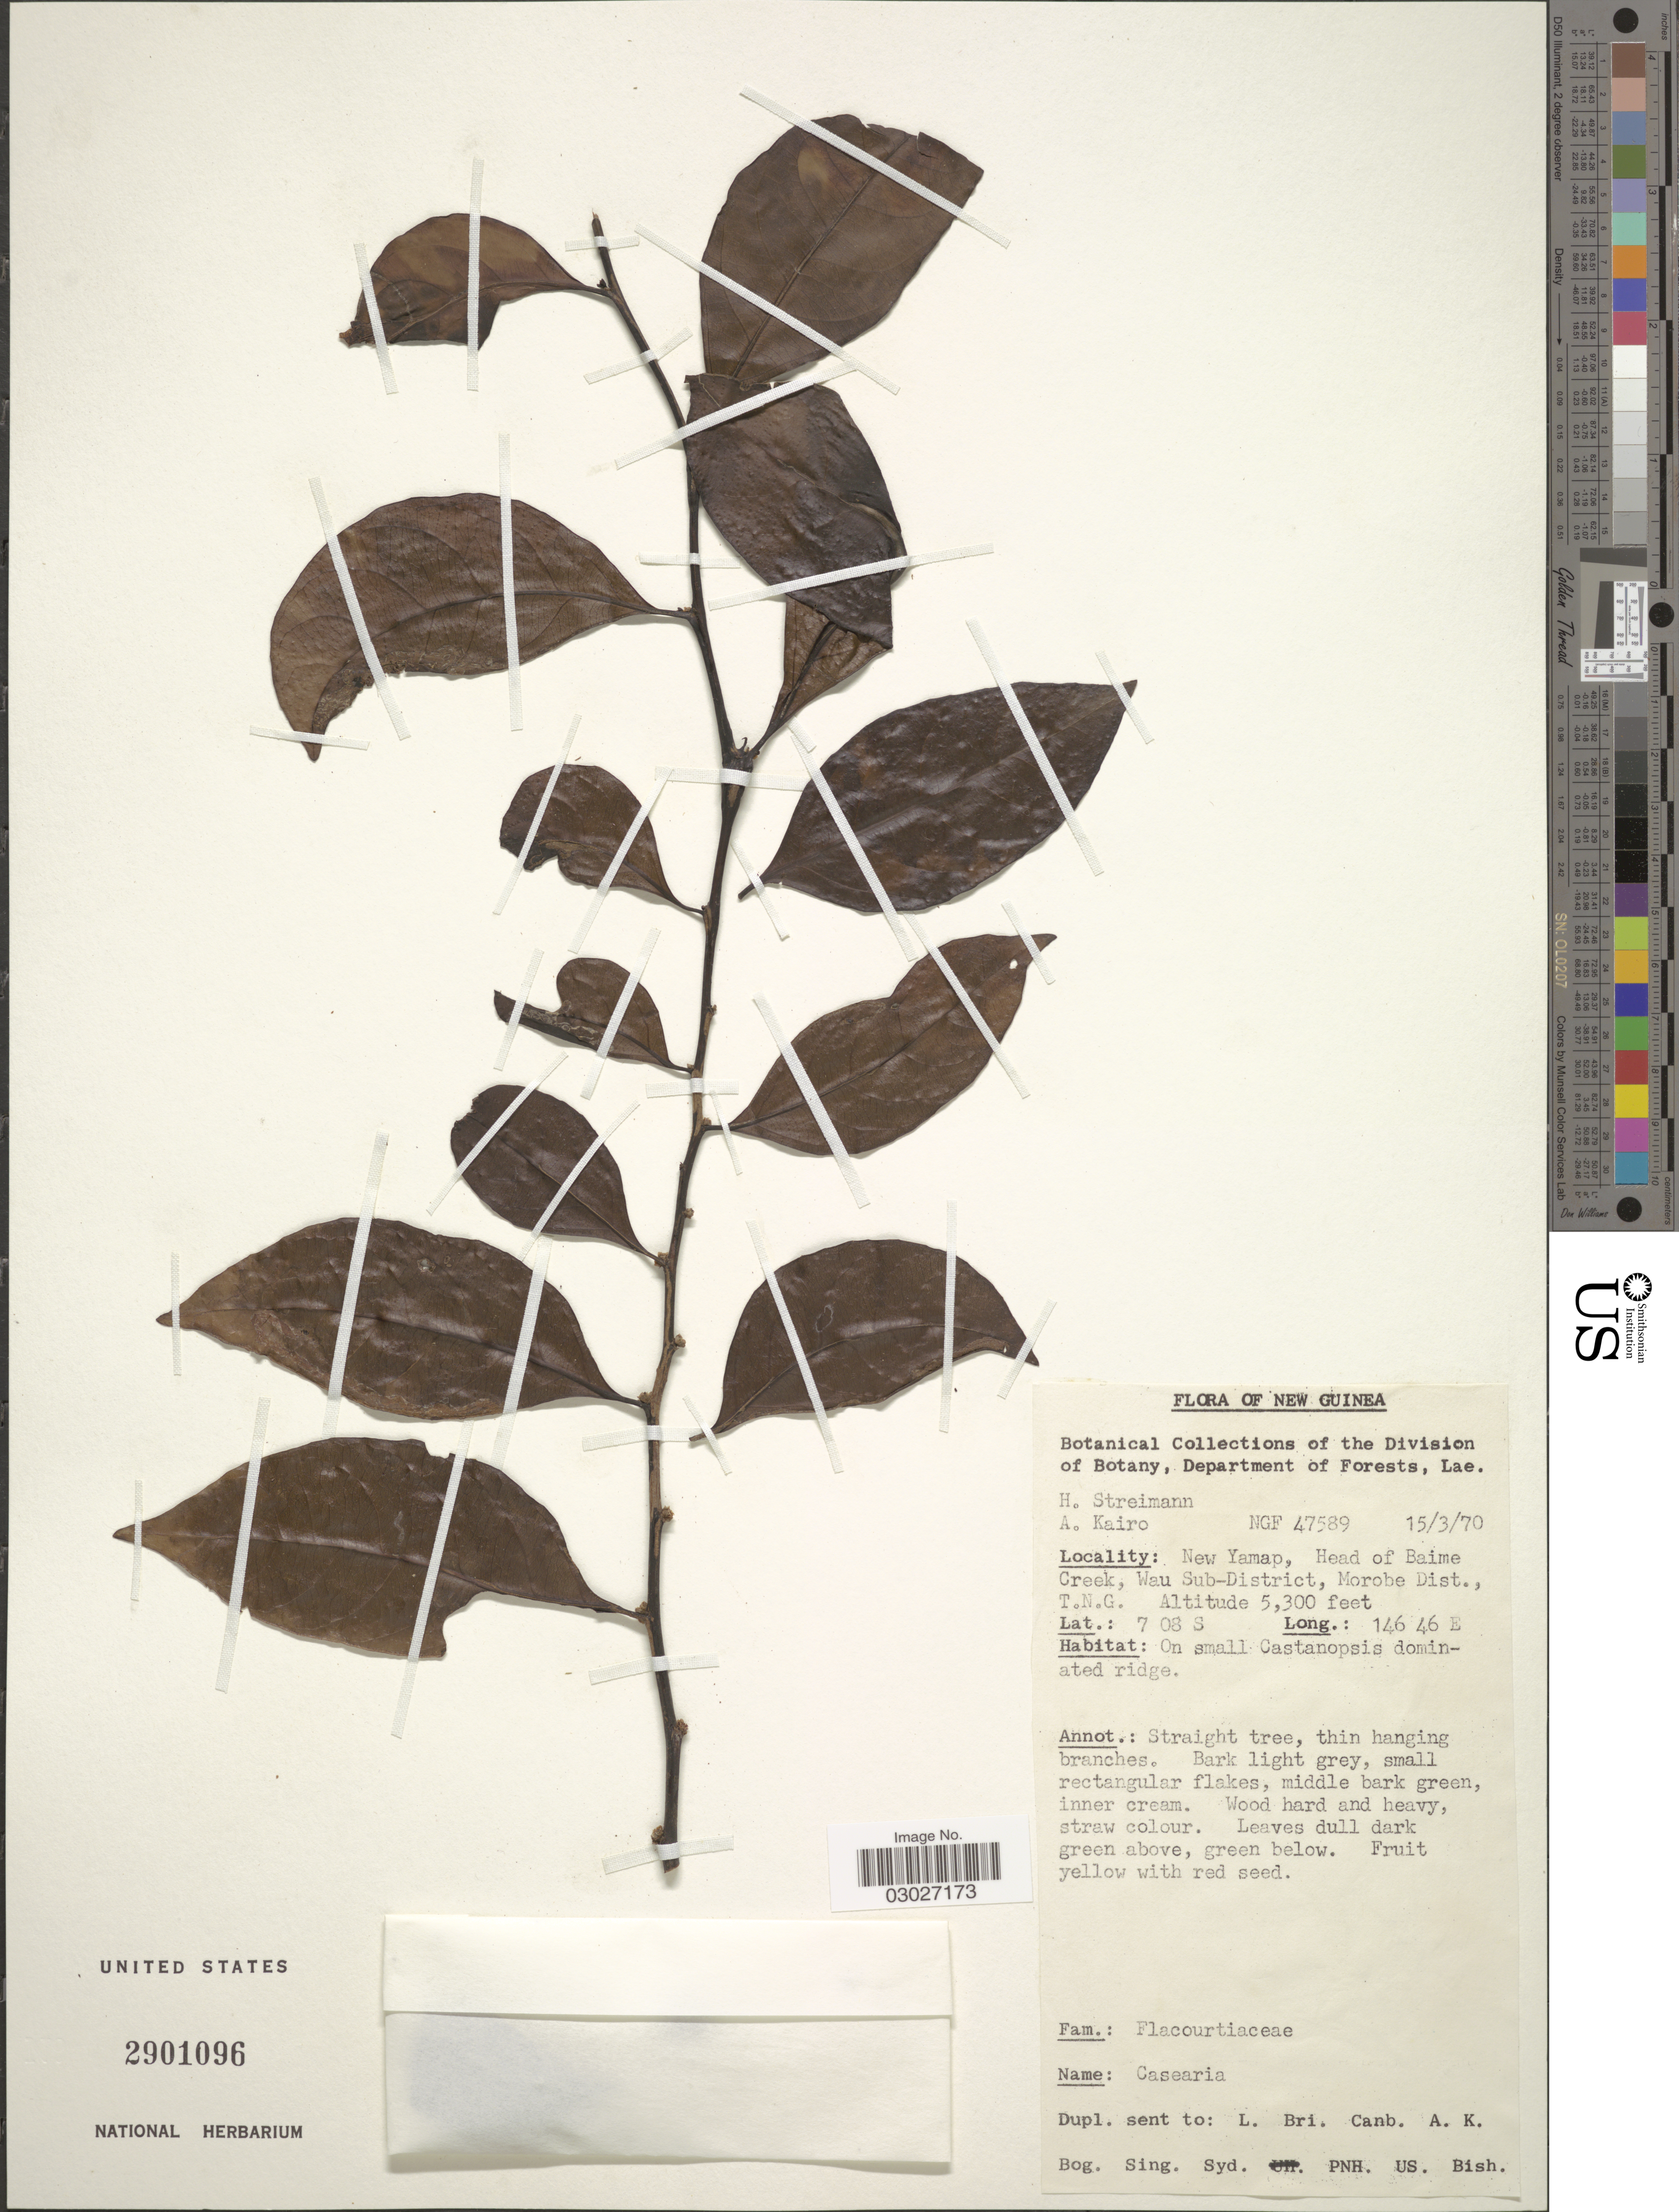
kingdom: Plantae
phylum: Tracheophyta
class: Magnoliopsida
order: Malpighiales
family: Salicaceae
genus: Casearia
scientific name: Casearia sp.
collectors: H. Streimann & A. Kairo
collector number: NGF47589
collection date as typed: Transcribed d/m/y: 15/3/70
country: Papua New Guinea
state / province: Morobe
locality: New Guinea, New Yamap, Head of Baime Creek, Wau Sub-District, Morobe Dist., T.N.G.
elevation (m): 1615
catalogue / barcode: US 2901096